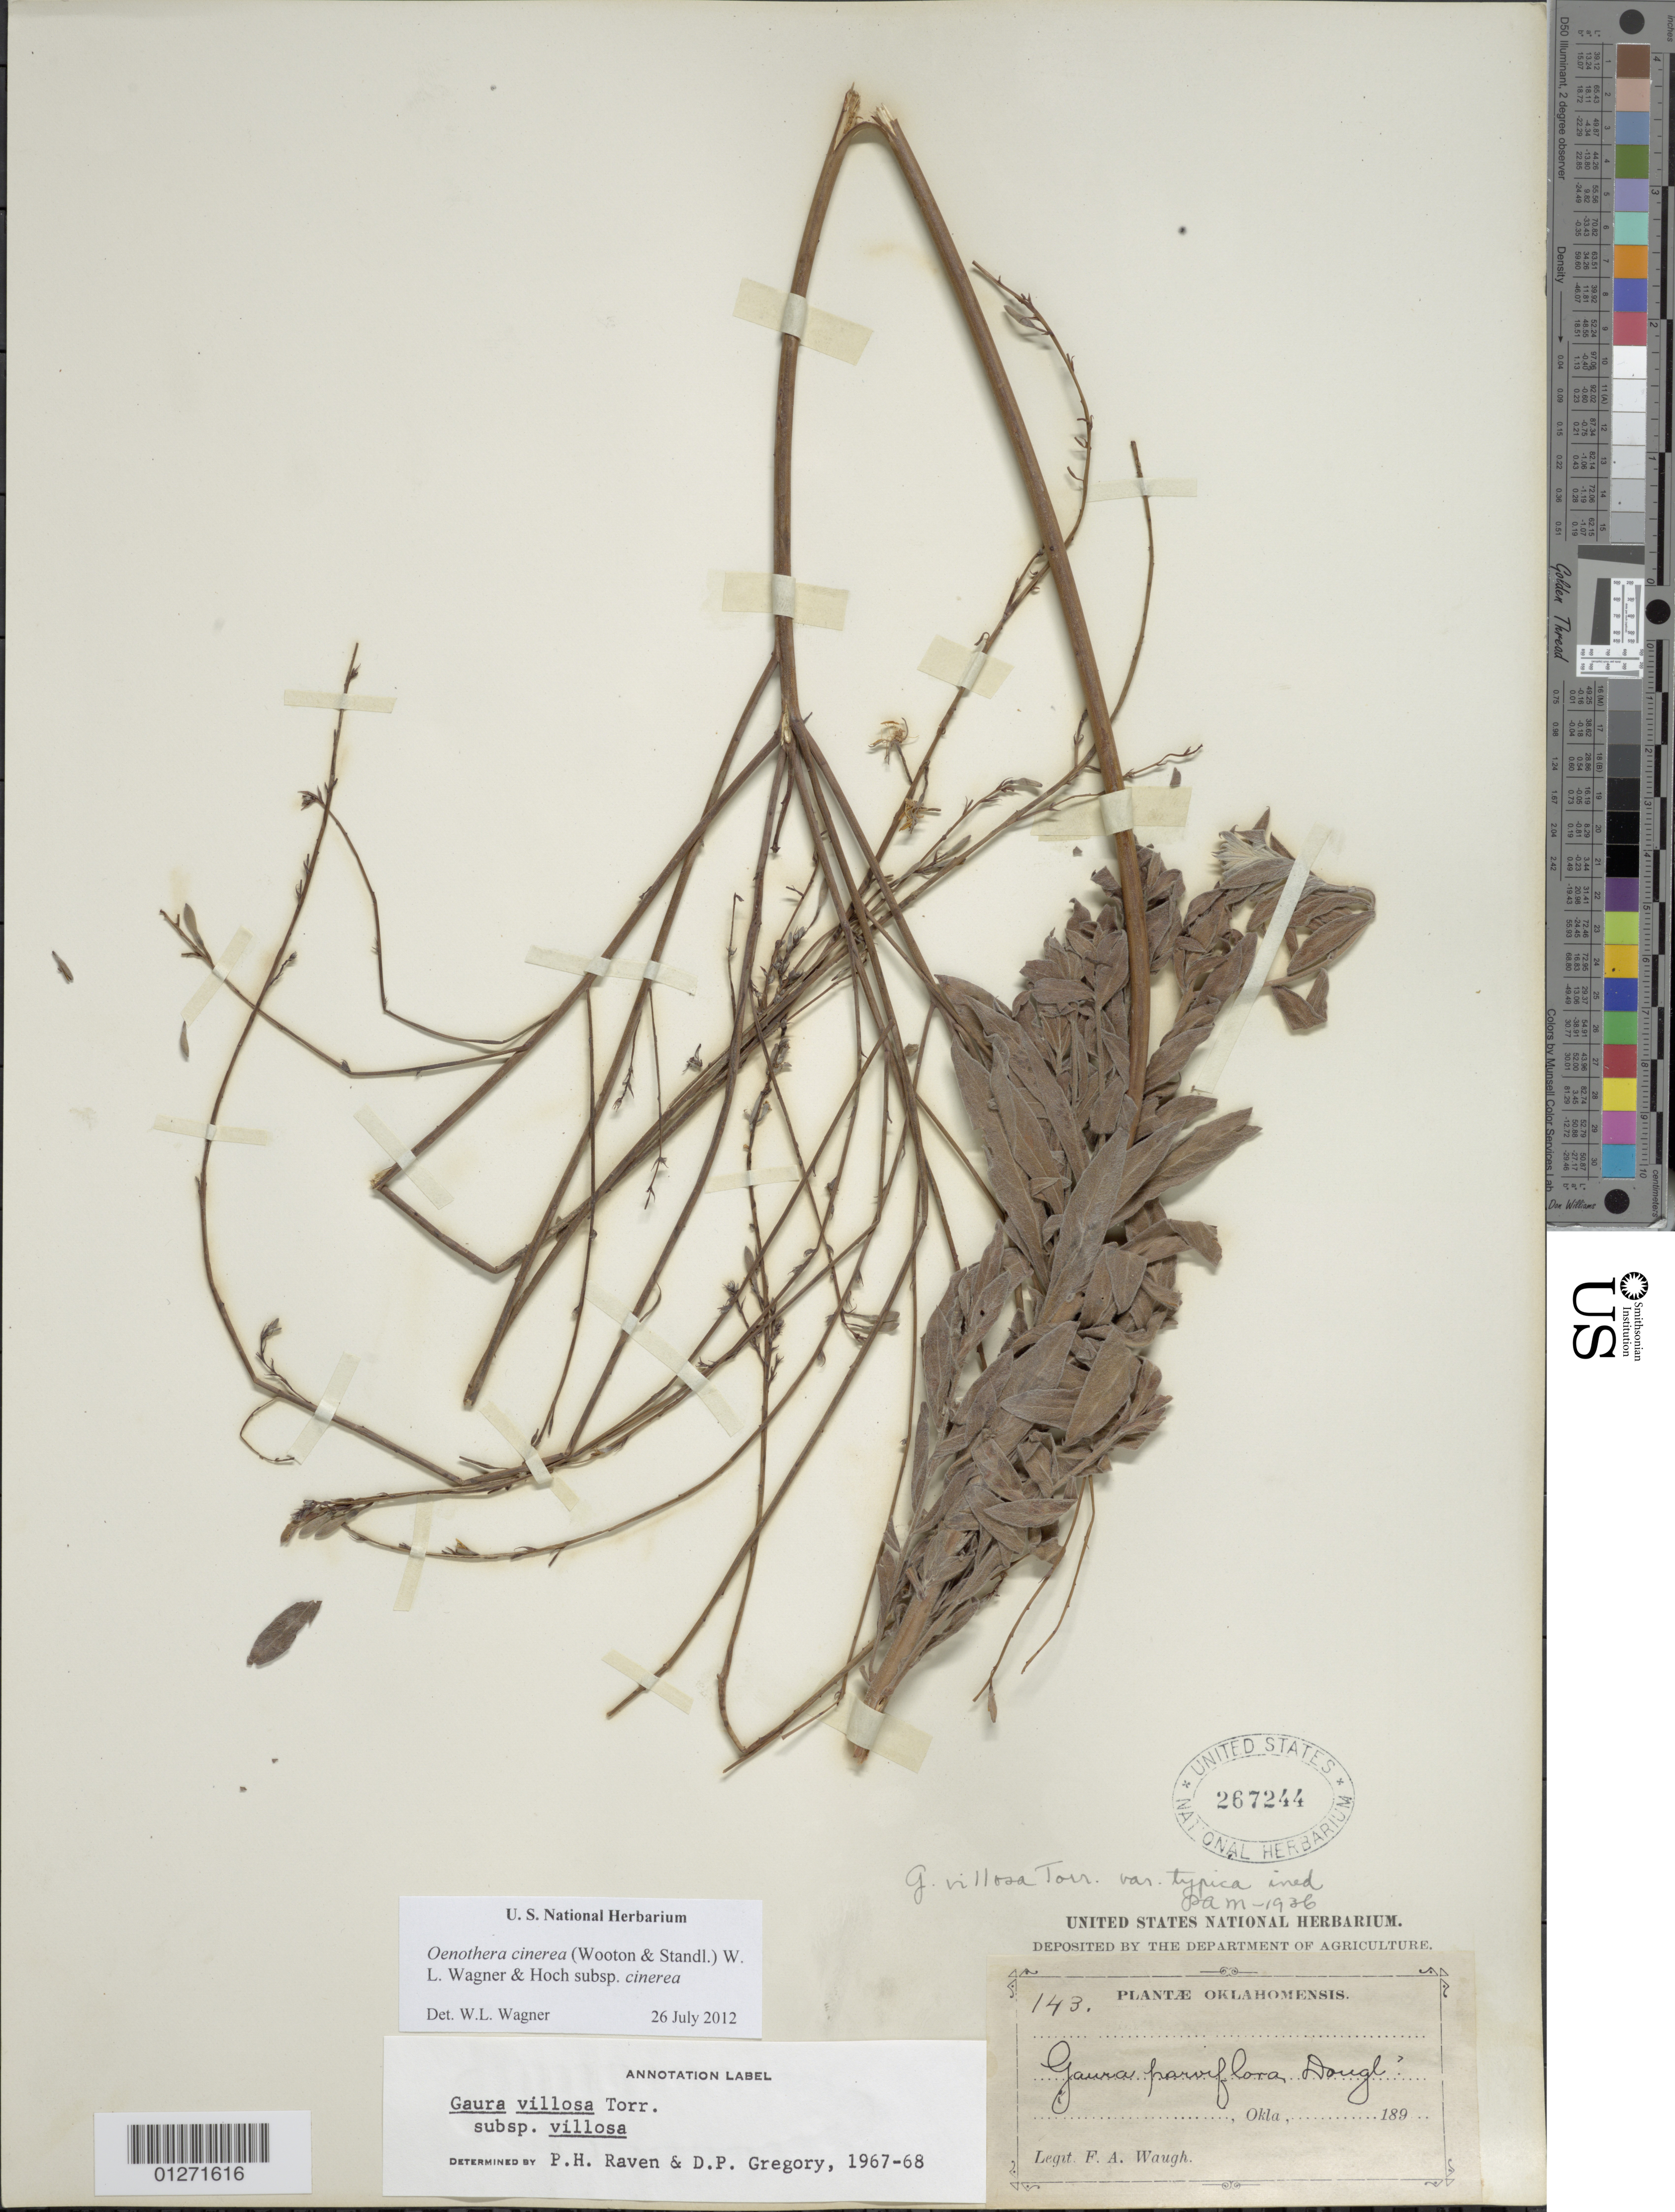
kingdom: Plantae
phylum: Tracheophyta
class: Magnoliopsida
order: Myrtales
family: Onagraceae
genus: Oenothera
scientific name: Oenothera cinerea subsp. cinerea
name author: (Wooton & Standl.) W.L. Wagner & Hoch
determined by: Wagner, W. L., (BOT), Smithsonian Institution - National Museum of Natural History (UNITED STATES)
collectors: F. Waugh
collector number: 143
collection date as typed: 189-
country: United States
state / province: Oklahoma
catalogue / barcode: US 267244